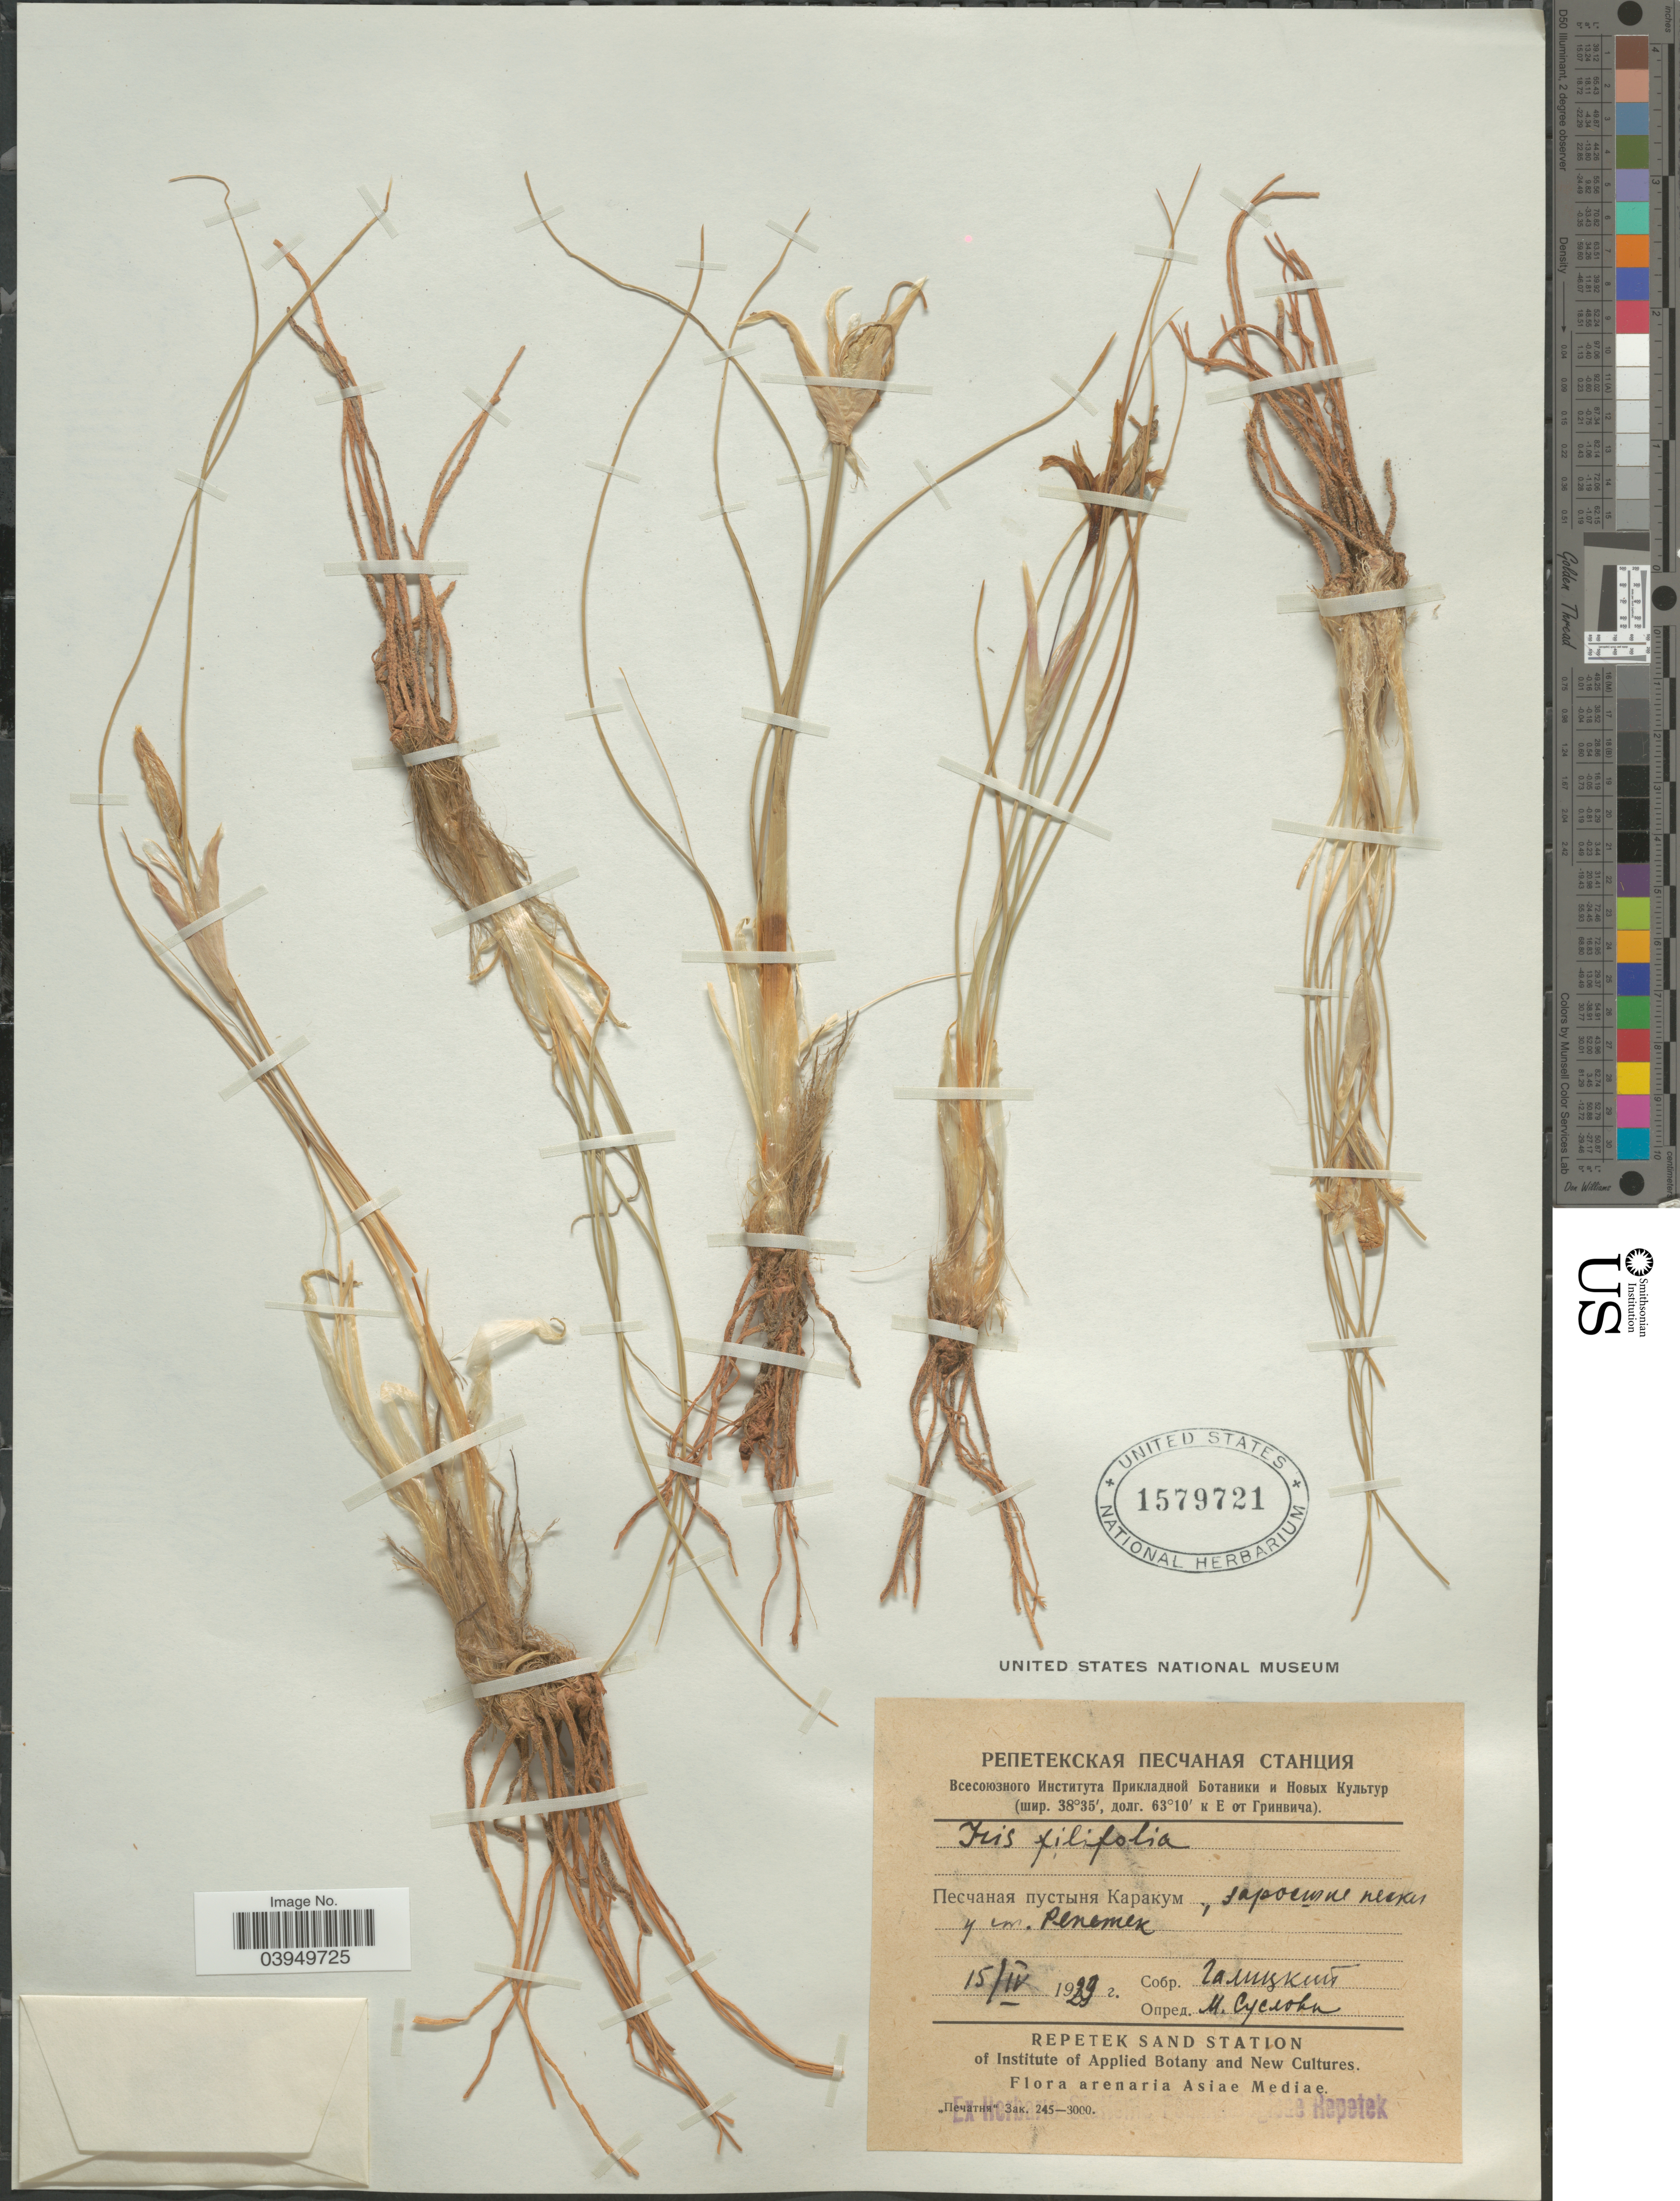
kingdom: Plantae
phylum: Tracheophyta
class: Liliopsida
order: Asparagales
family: Iridaceae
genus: Iris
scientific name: Iris filifolia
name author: Boiss.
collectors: Galitskiy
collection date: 1929-04-15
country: Turkmenistan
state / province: Lebap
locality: Karakum Desert, near Repetek Station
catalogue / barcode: US 1579721